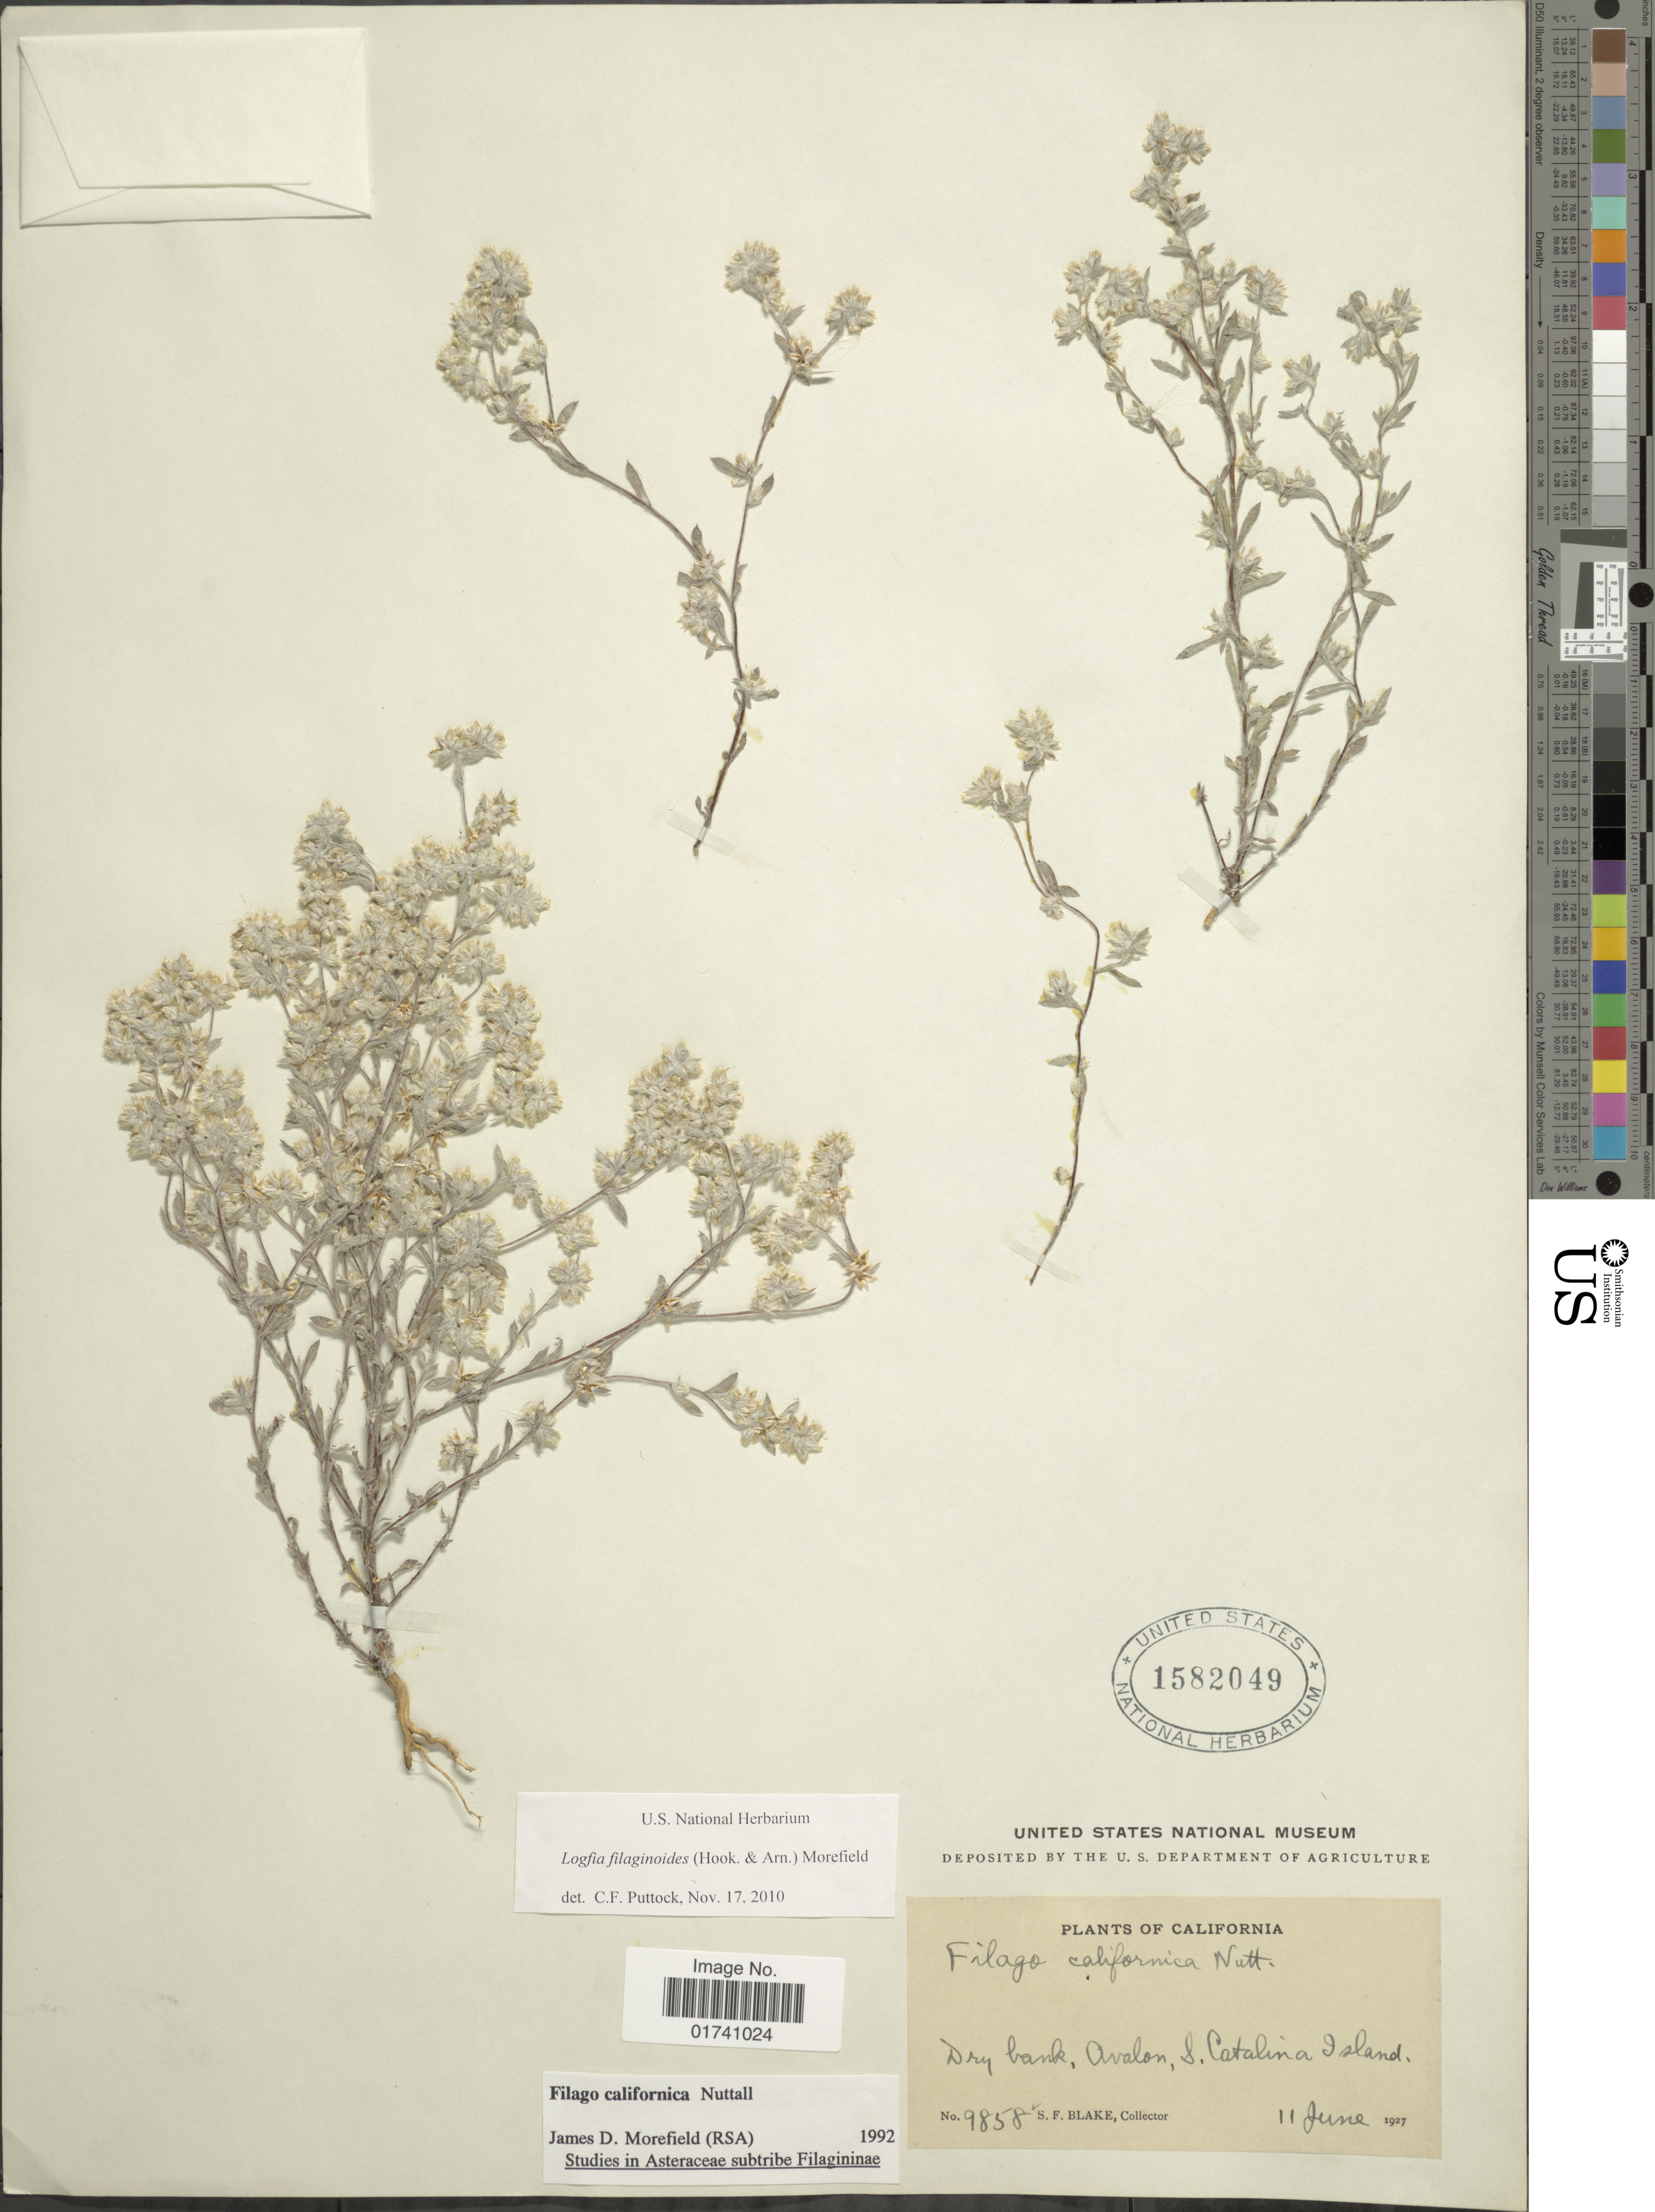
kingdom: Plantae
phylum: Tracheophyta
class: Magnoliopsida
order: Asterales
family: Asteraceae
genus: Logfia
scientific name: Logfia filaginoides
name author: (Hook. & Arn.) Morefield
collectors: S. Blake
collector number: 9858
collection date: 1927-06-11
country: United States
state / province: California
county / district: Los Angeles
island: Santa Catalina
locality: Avalon, S. Catalina Island.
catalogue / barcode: US 1582049